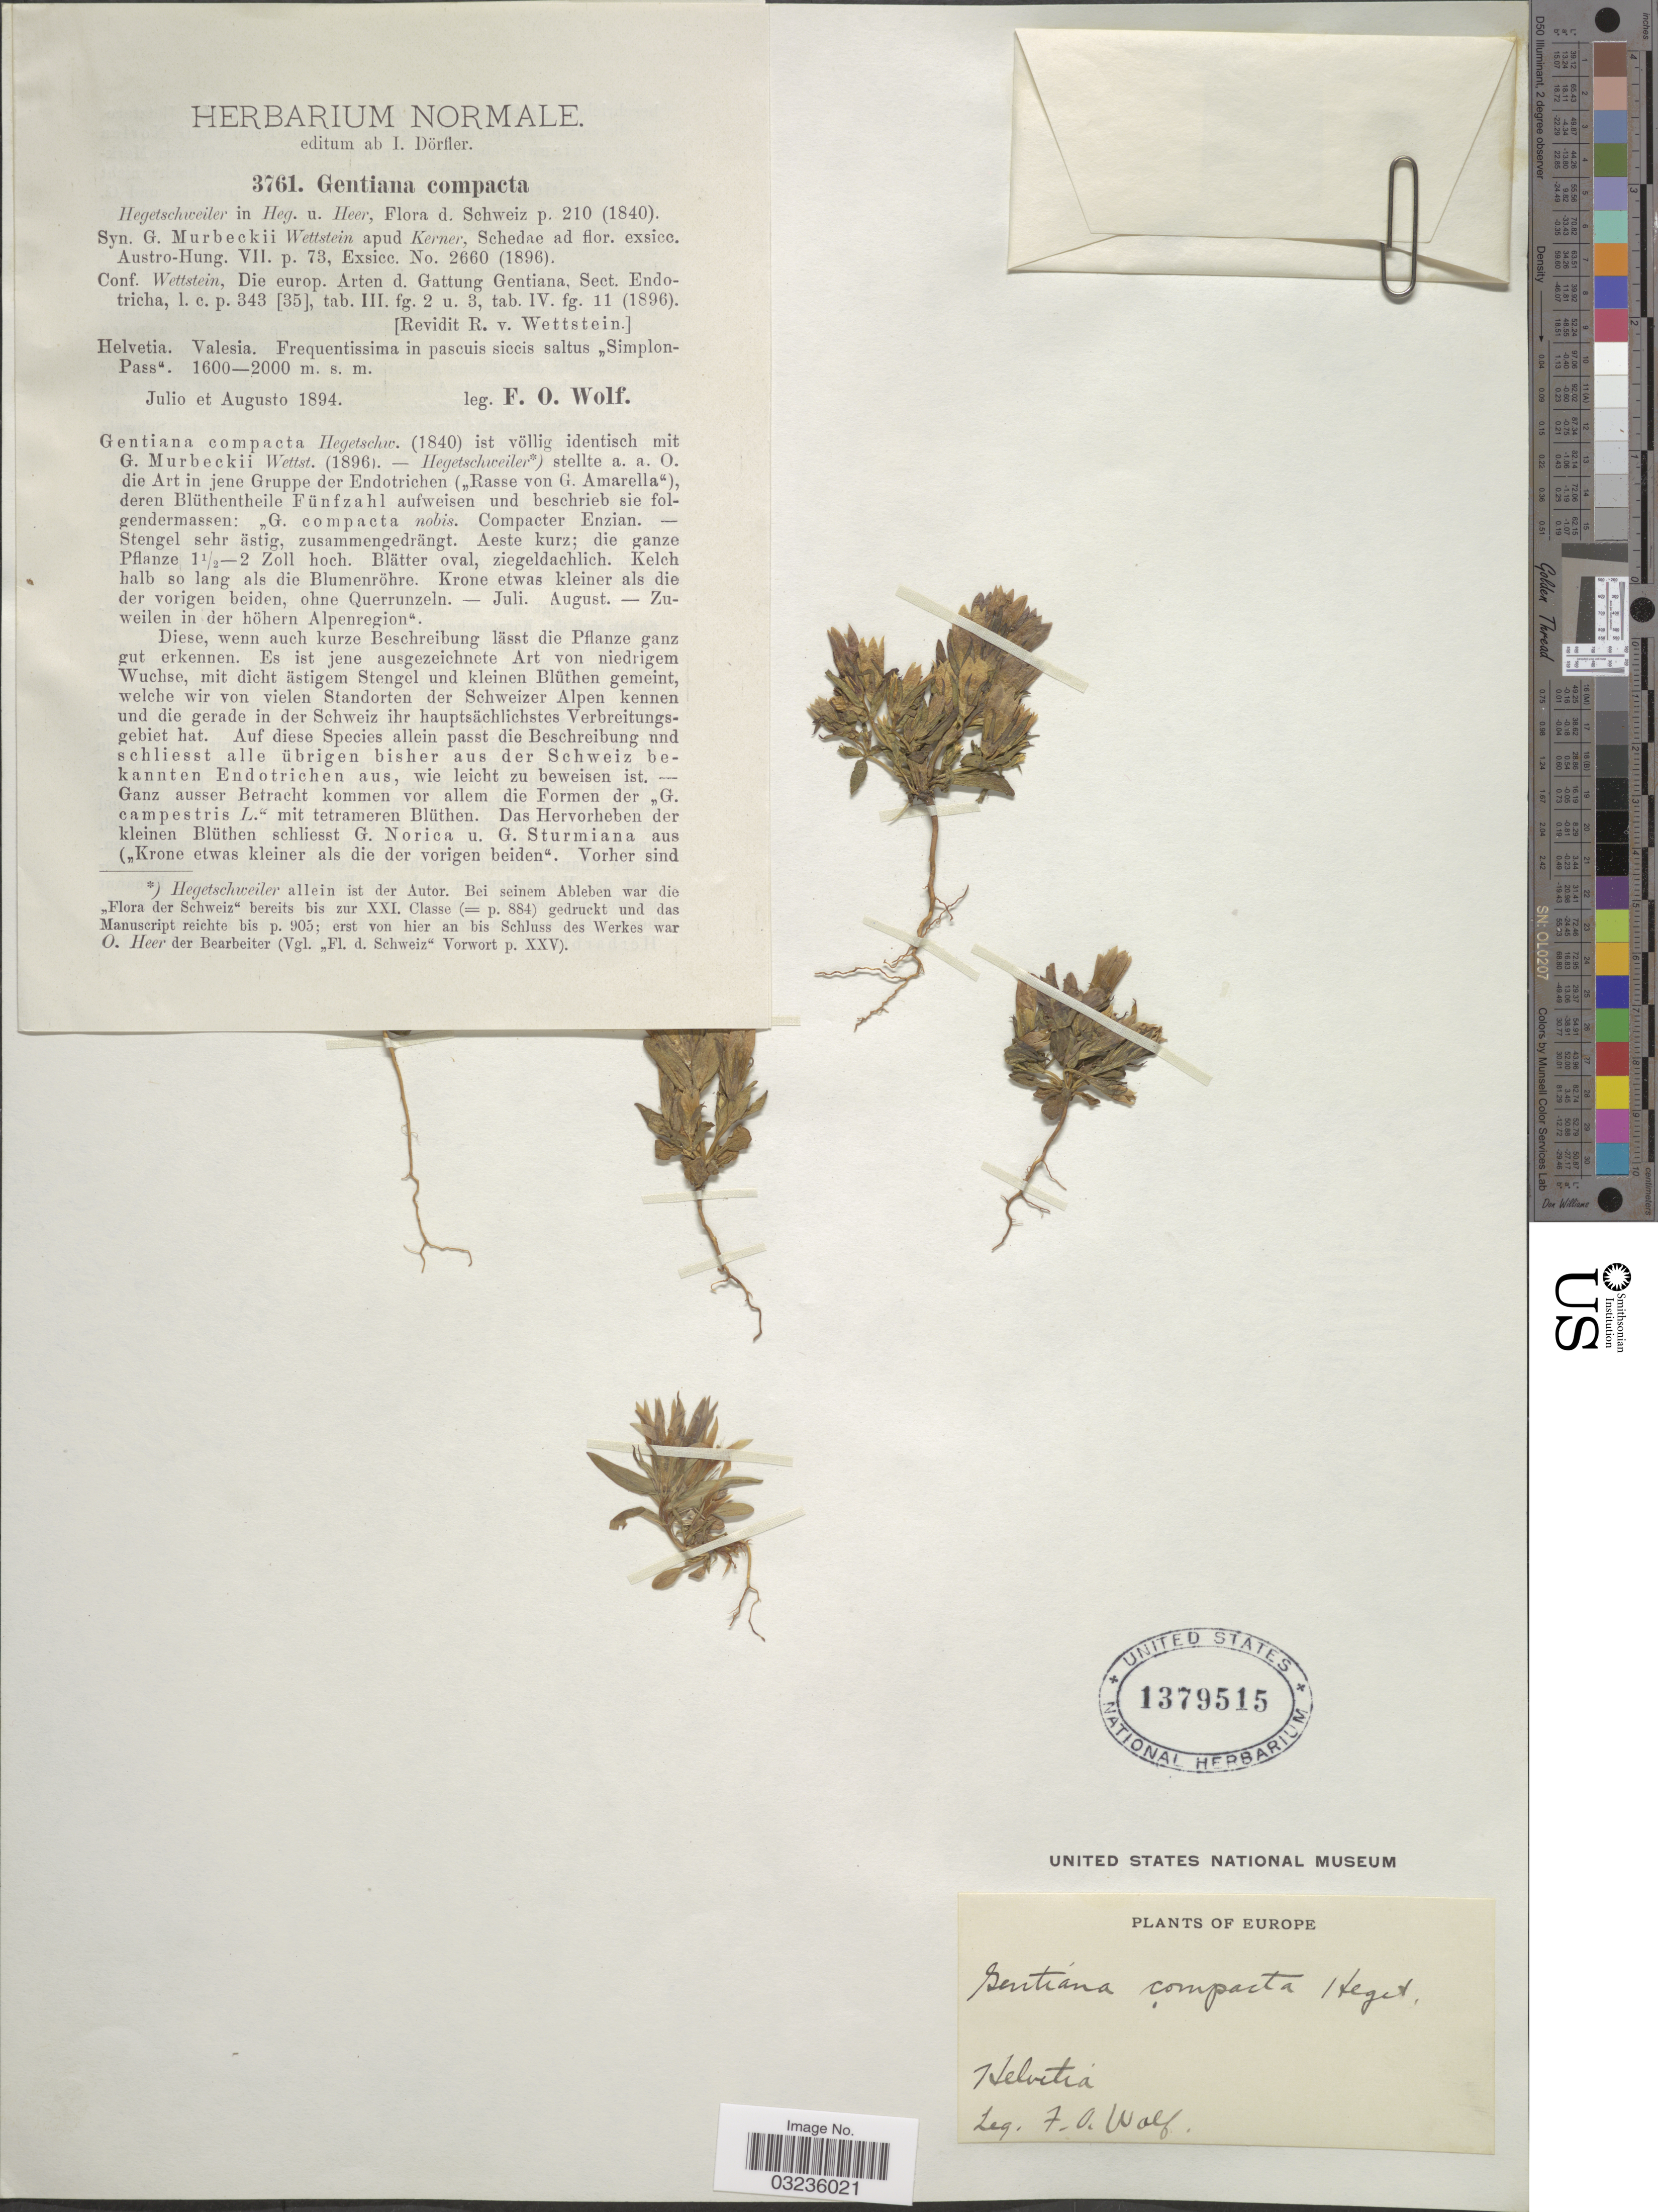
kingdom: Plantae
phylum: Tracheophyta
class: Magnoliopsida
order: Gentianales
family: Gentianaceae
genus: Gentiana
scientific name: Gentiana compacta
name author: Hegetschw.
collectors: F. Wolf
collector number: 3761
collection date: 1894-07/1894-08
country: Switzerland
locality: Helvetia. Valesia. Frequentissima in pascuis siccis saltus "Simplon-Pass".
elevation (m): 1600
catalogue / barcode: US 139515